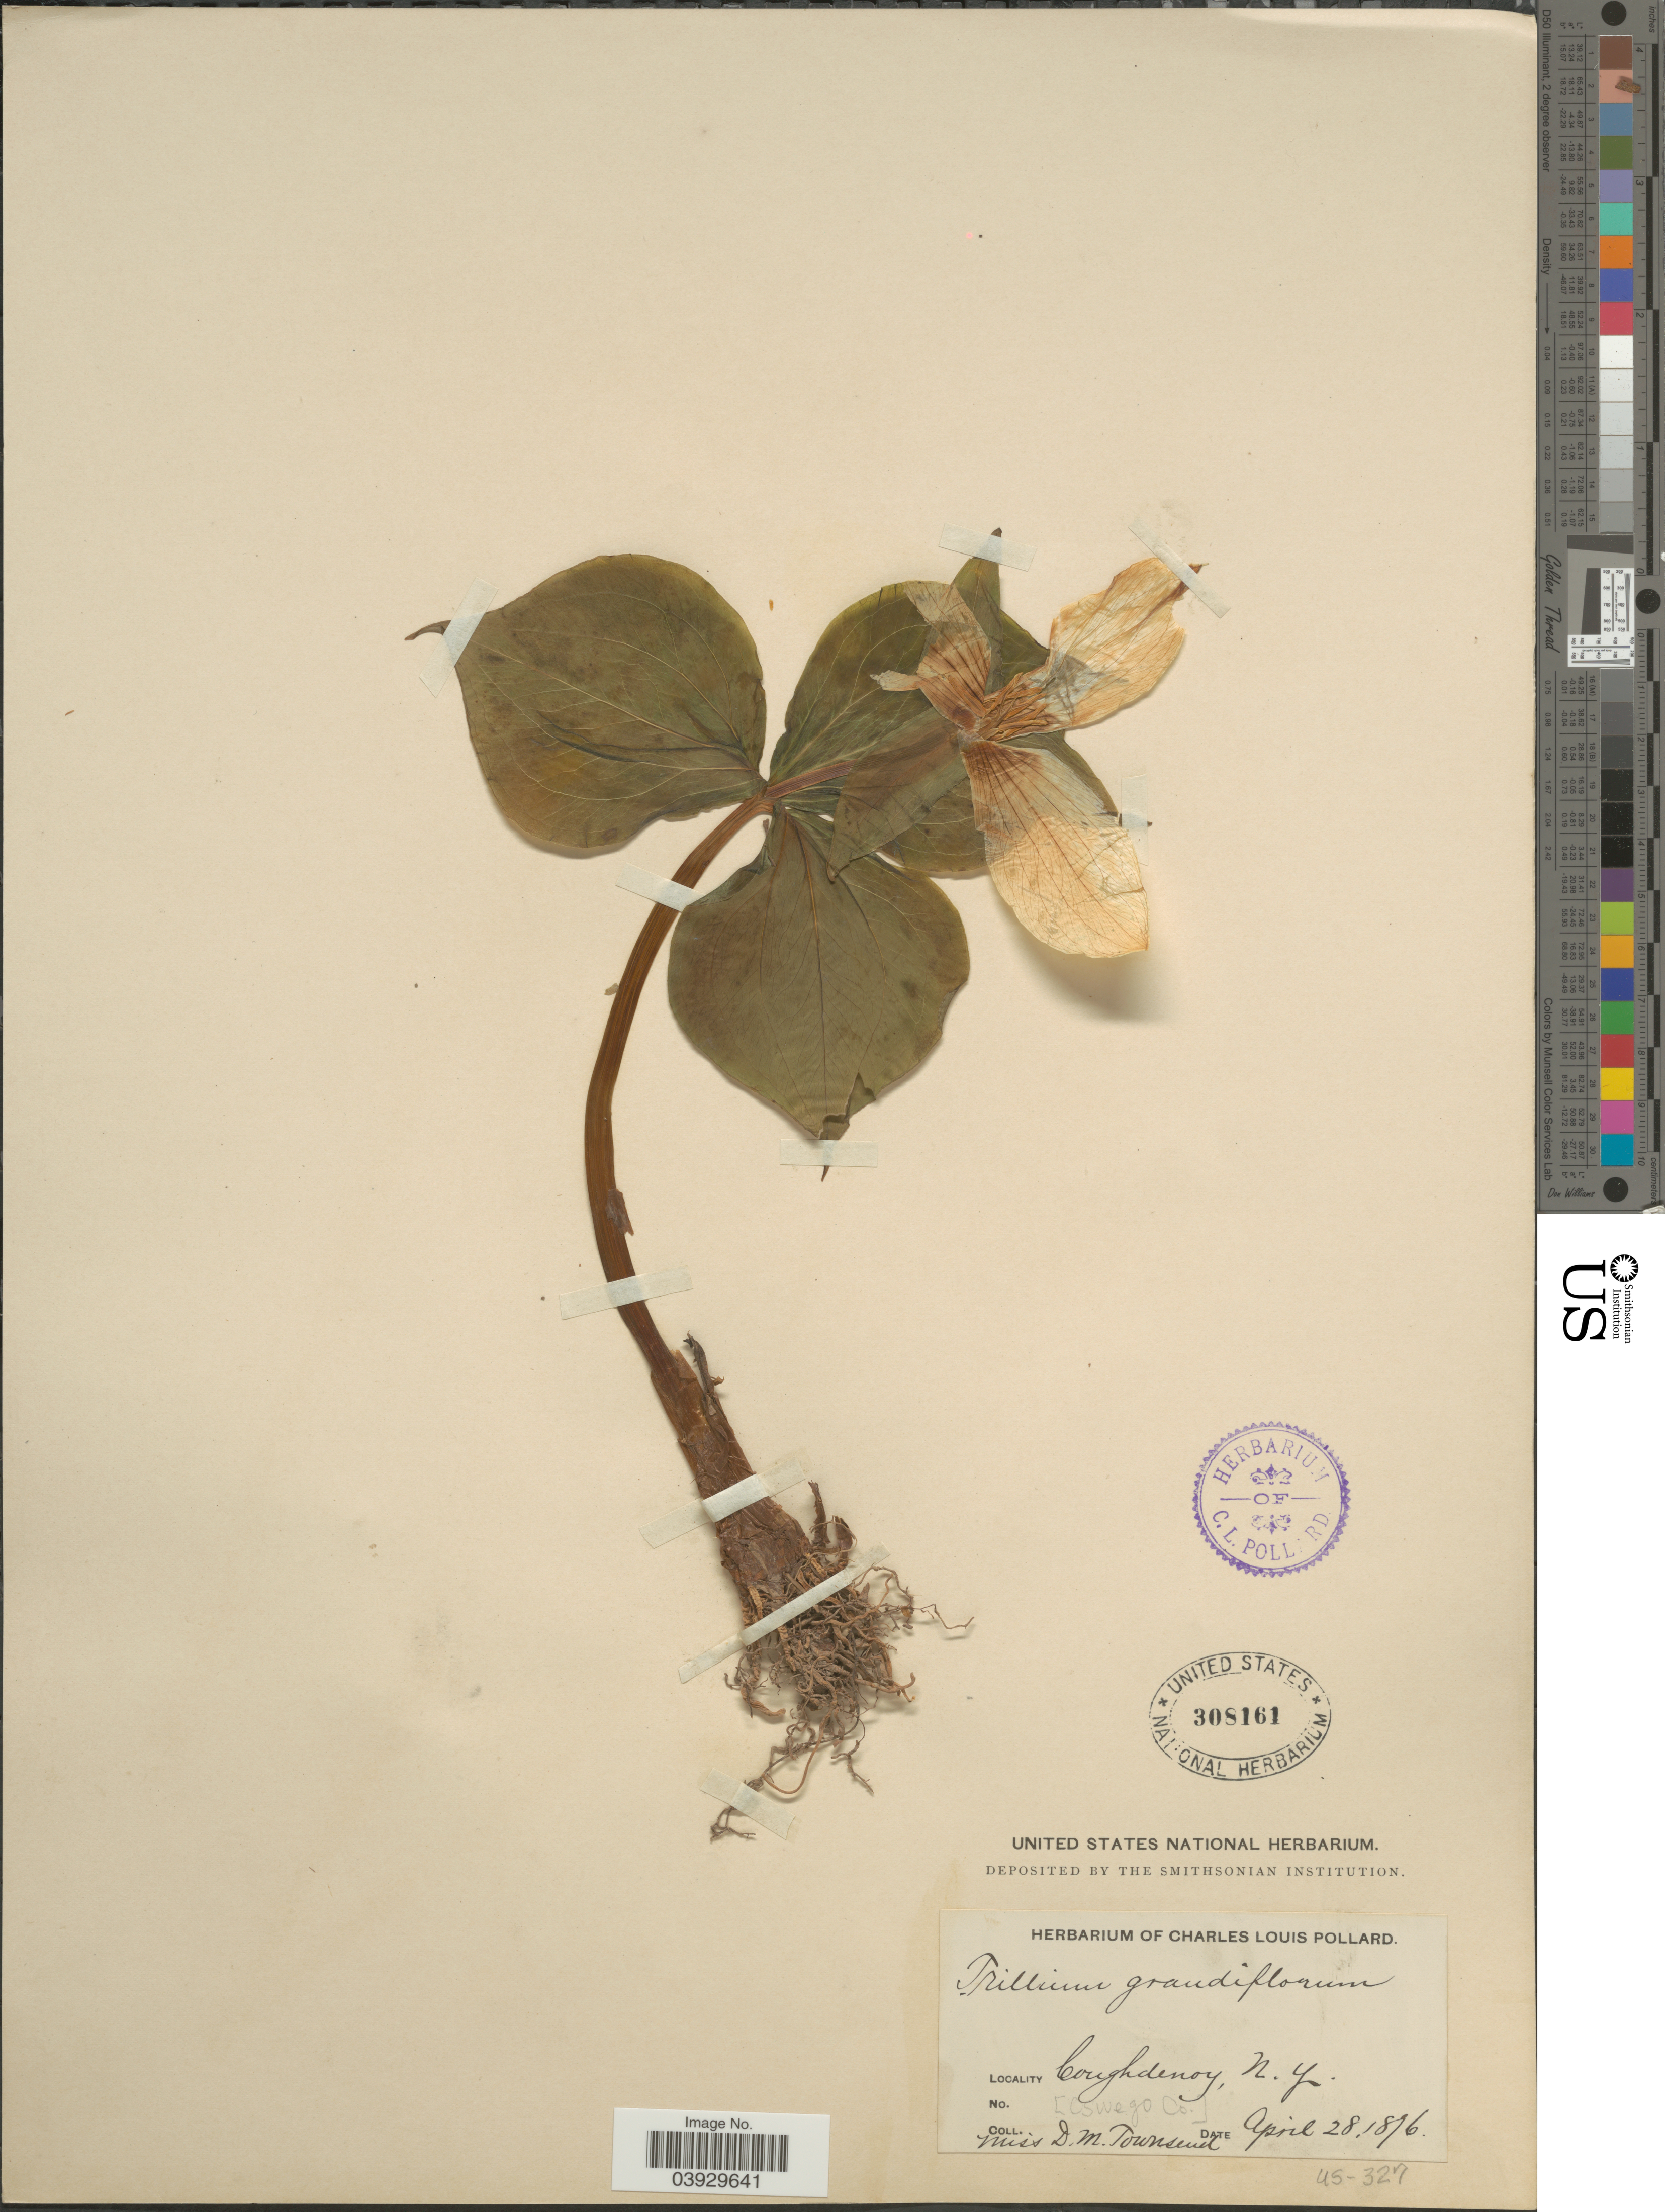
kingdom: Plantae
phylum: Tracheophyta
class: Liliopsida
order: Liliales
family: Melanthiaceae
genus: Trillium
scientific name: Trillium grandiflorum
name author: (Michx.) Salisb.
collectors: D. Townsend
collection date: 1896-04-28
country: United States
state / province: New York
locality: Coughdenoy. [Oswego Co.].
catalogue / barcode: US 308161